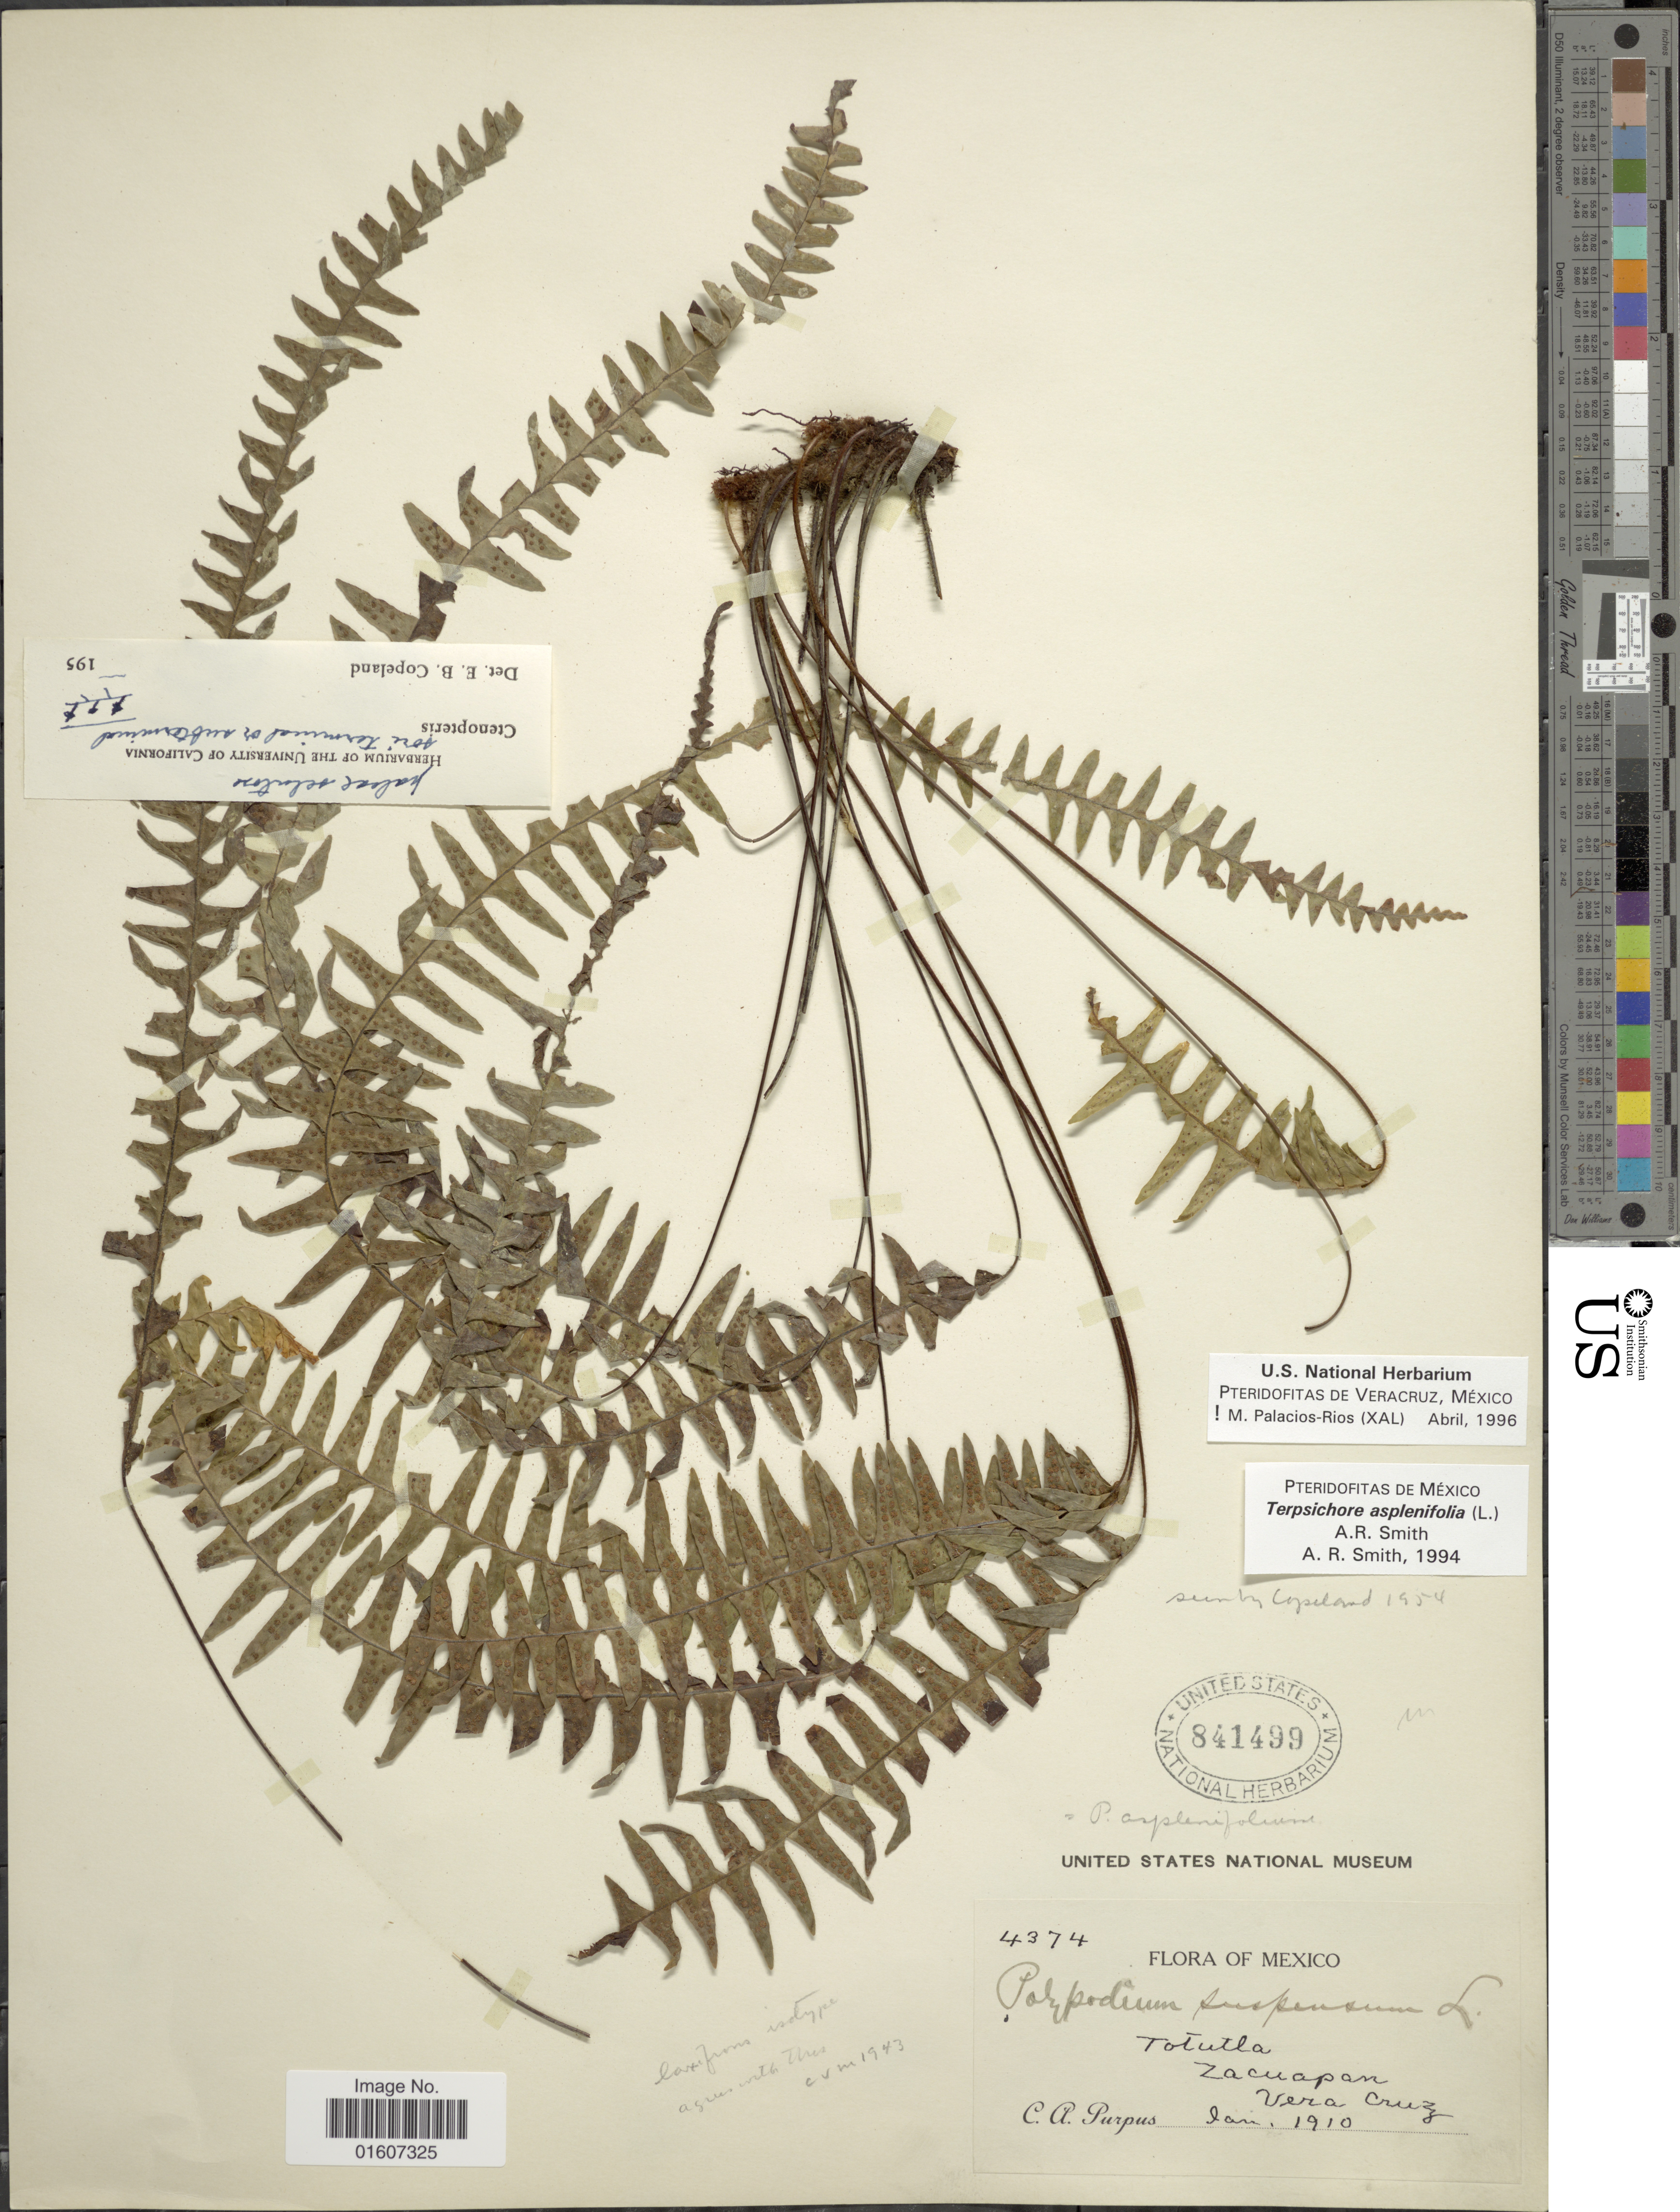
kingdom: Plantae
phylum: Tracheophyta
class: Polypodiopsida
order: Polypodiales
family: Polypodiaceae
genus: Terpsichore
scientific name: Terpsichore asplenifolia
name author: (L.) A.R. Sm.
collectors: C. A. Purpus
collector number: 4374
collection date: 1910-01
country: Mexico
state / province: Veracruz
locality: Totula, Zacuapan, Vera Cruz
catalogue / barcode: US 841499